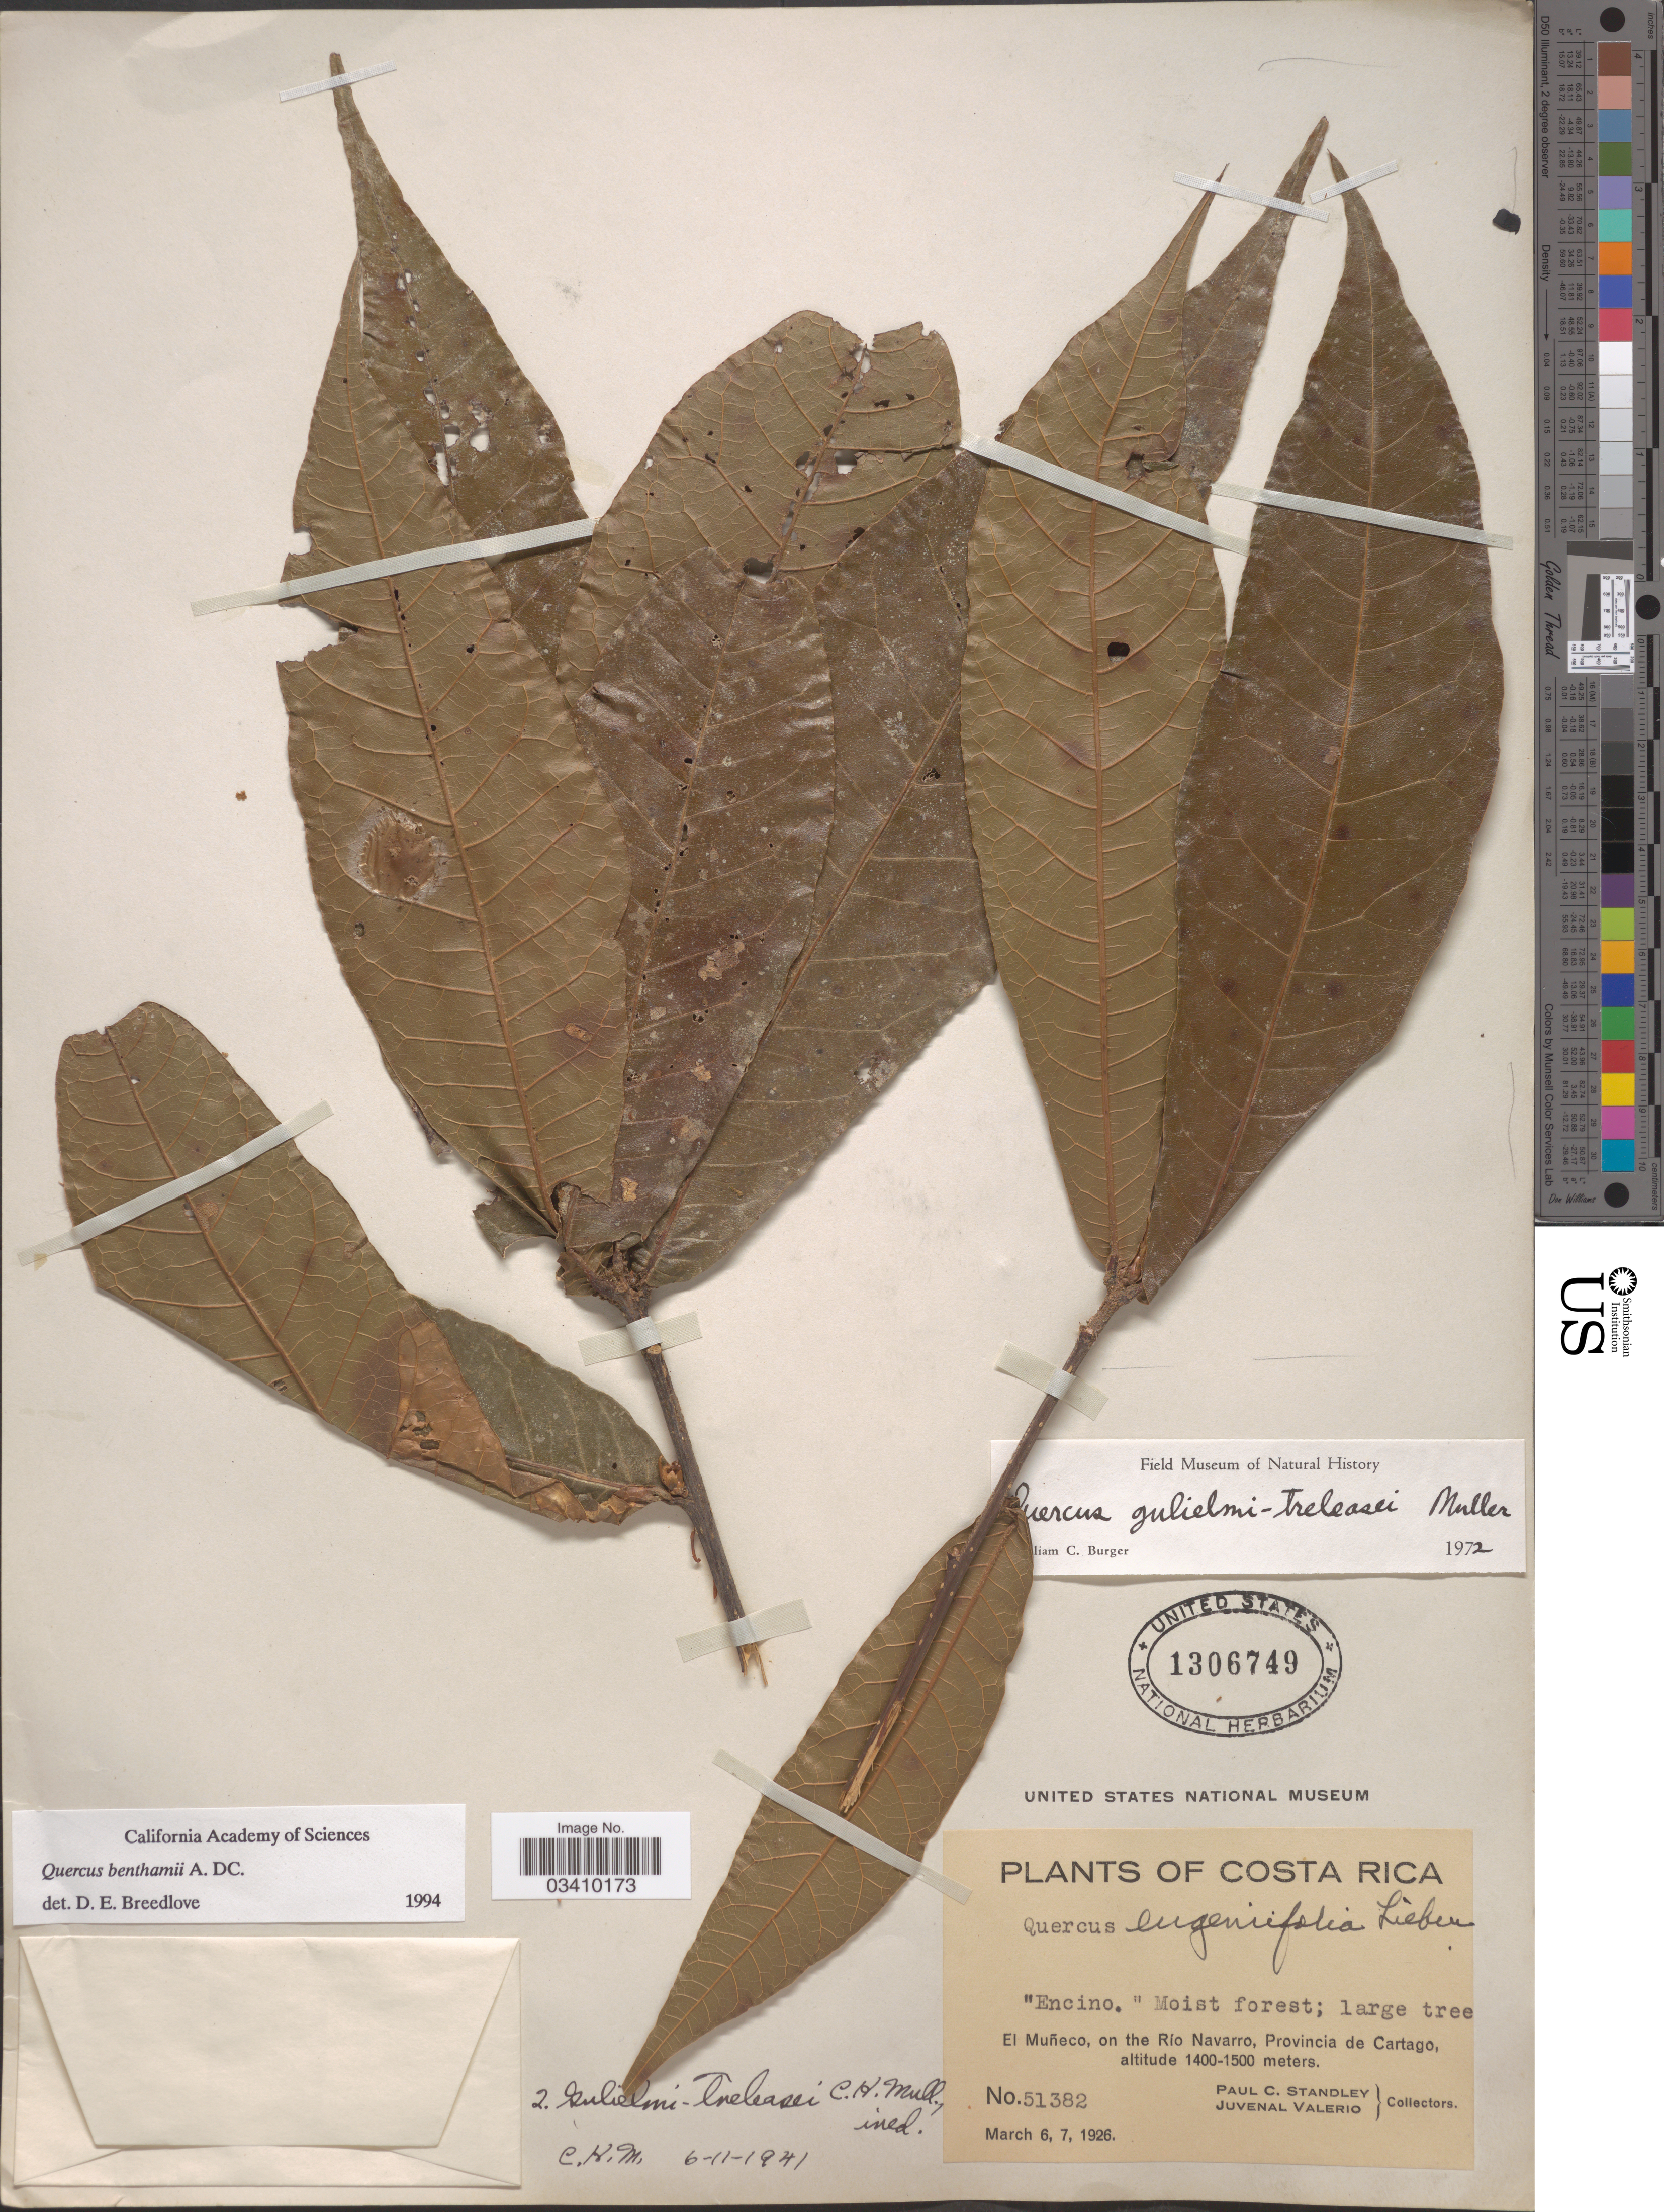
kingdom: Plantae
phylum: Tracheophyta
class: Magnoliopsida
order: Fagales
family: Fagaceae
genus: Quercus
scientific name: Quercus benthamii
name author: A. DC.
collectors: P. C. Standley & J. Valerio R.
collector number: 51382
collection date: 1926-03-06/1926-03-07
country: Costa Rica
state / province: Cartago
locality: El Muñeco, on the Río Navarro.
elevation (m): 1400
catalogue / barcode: US 1306749